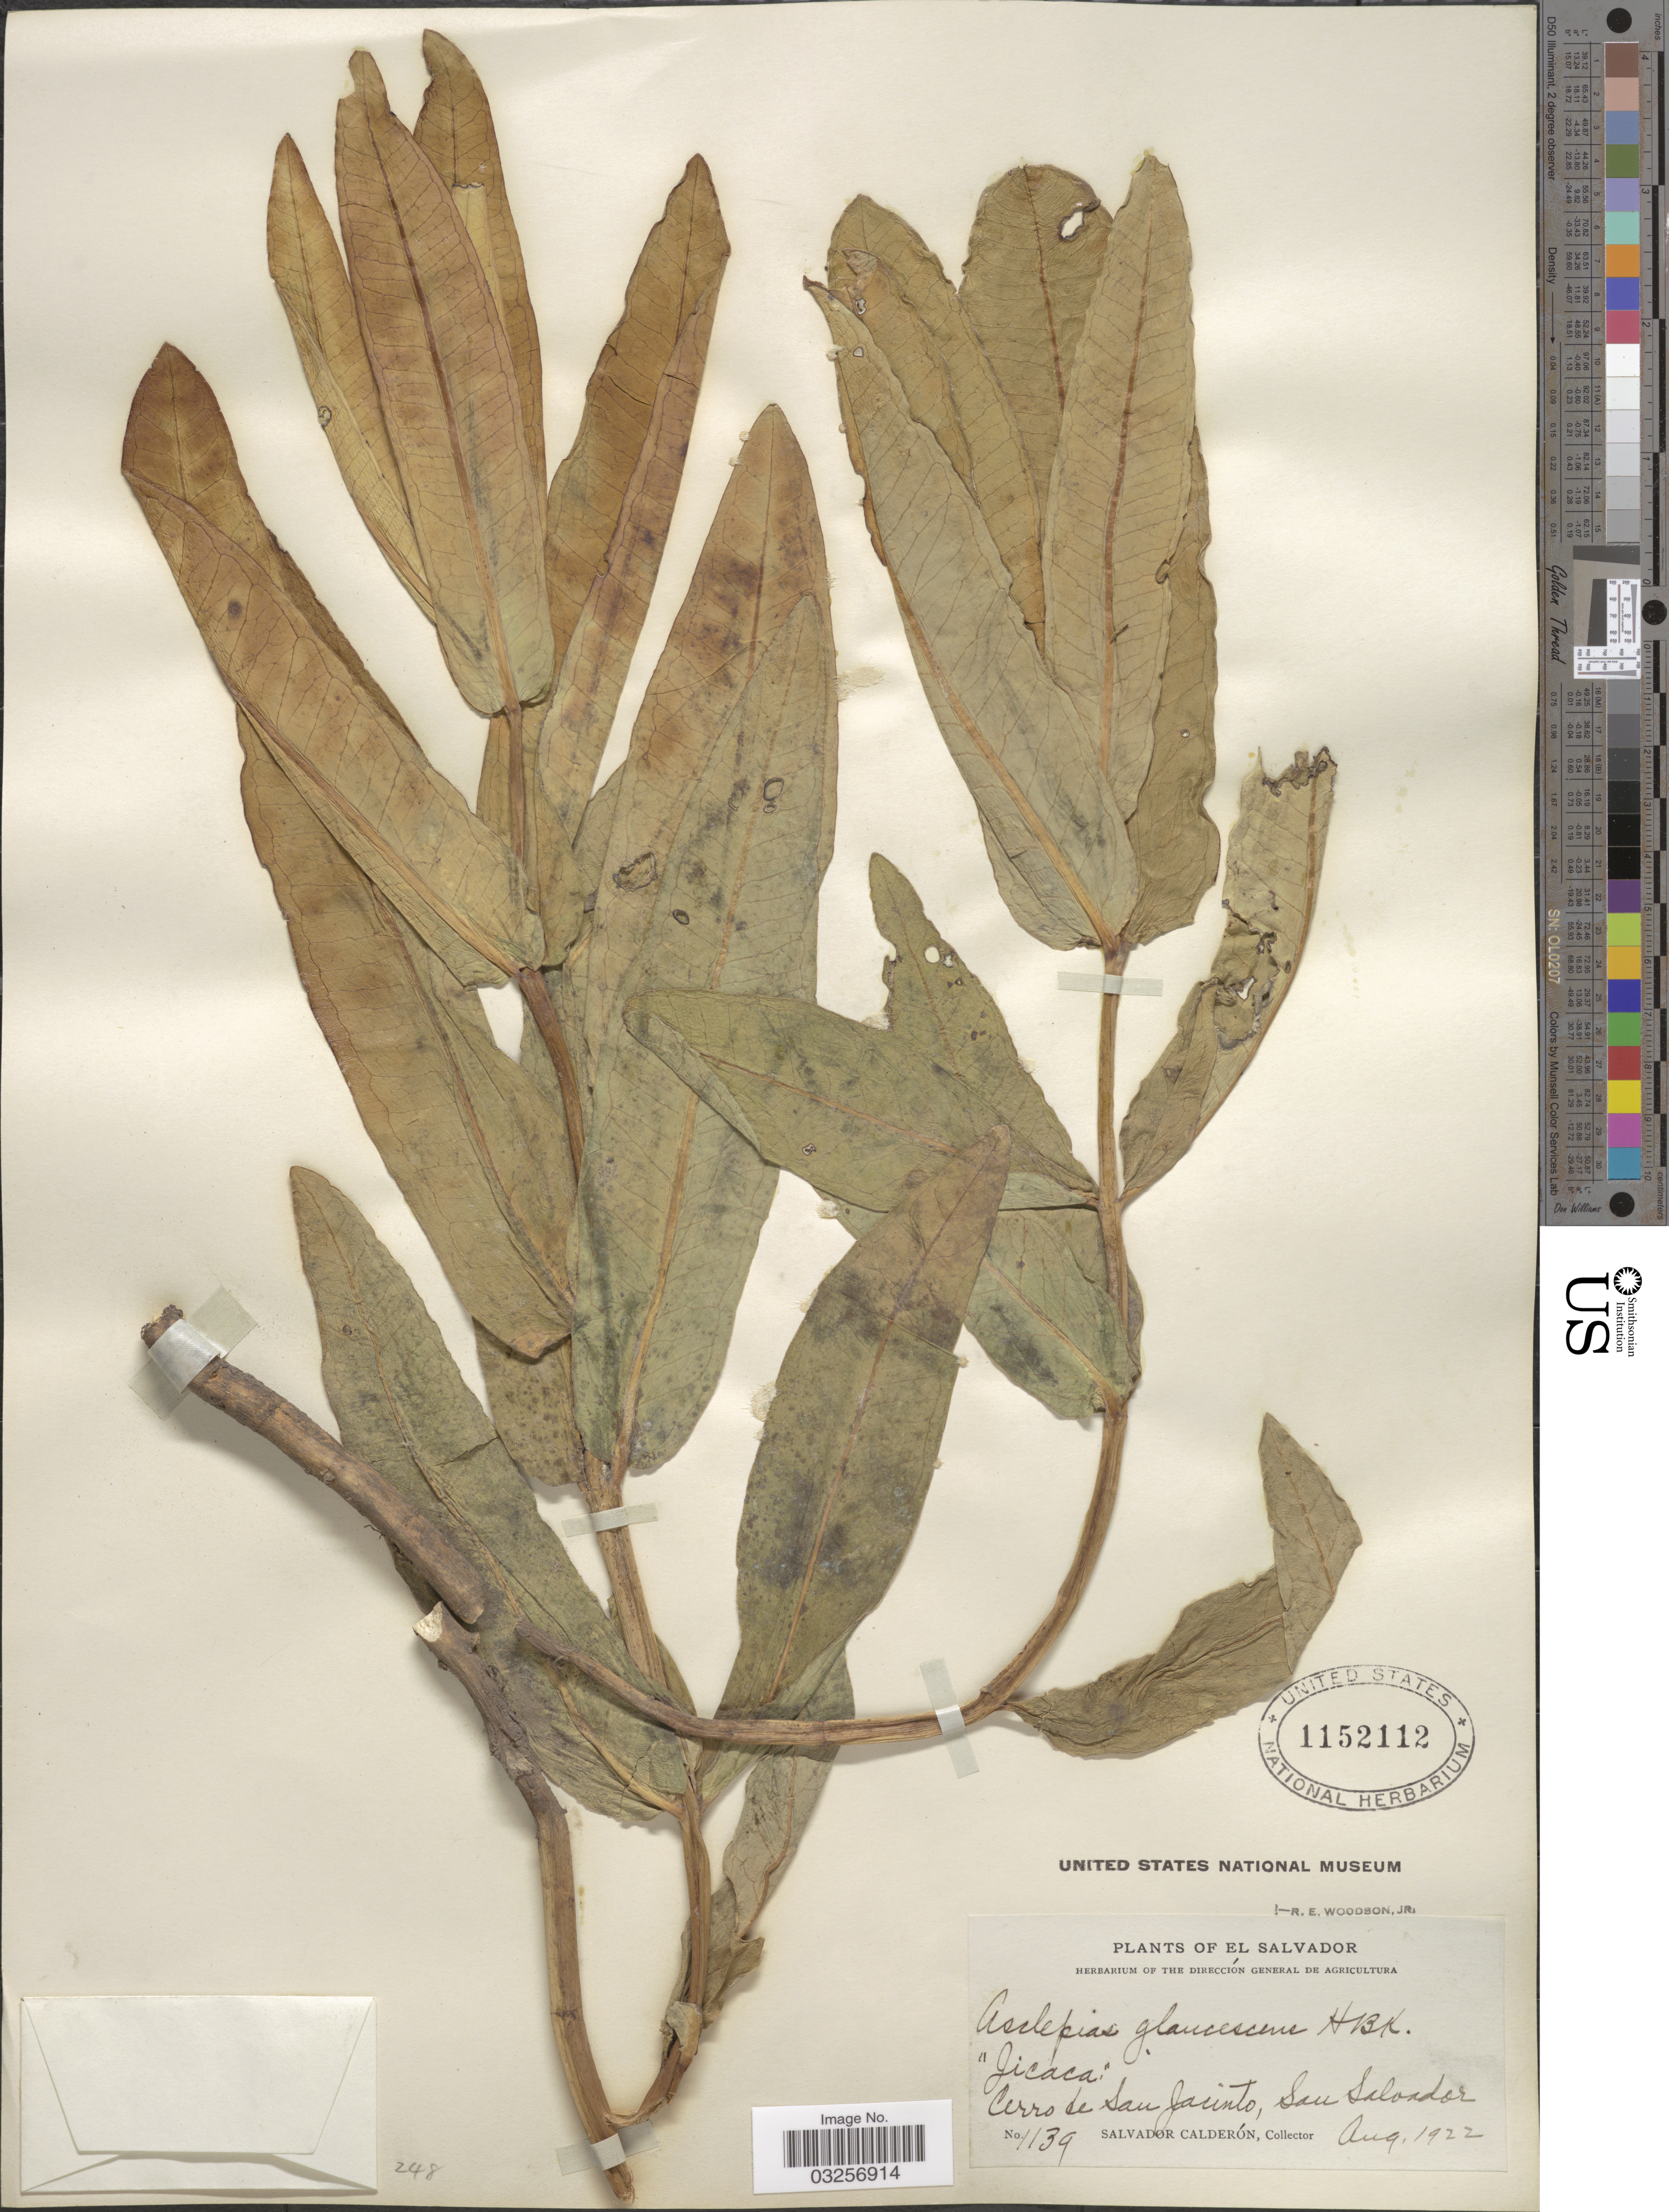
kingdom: Plantae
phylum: Tracheophyta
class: Magnoliopsida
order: Gentianales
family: Apocynaceae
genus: Asclepias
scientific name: Asclepias glaucescens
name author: Kunth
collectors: S. Calderón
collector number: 1139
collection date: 1922-08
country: El Salvador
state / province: San Salvador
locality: Cerro de San Jacinto.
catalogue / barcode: US 1152112